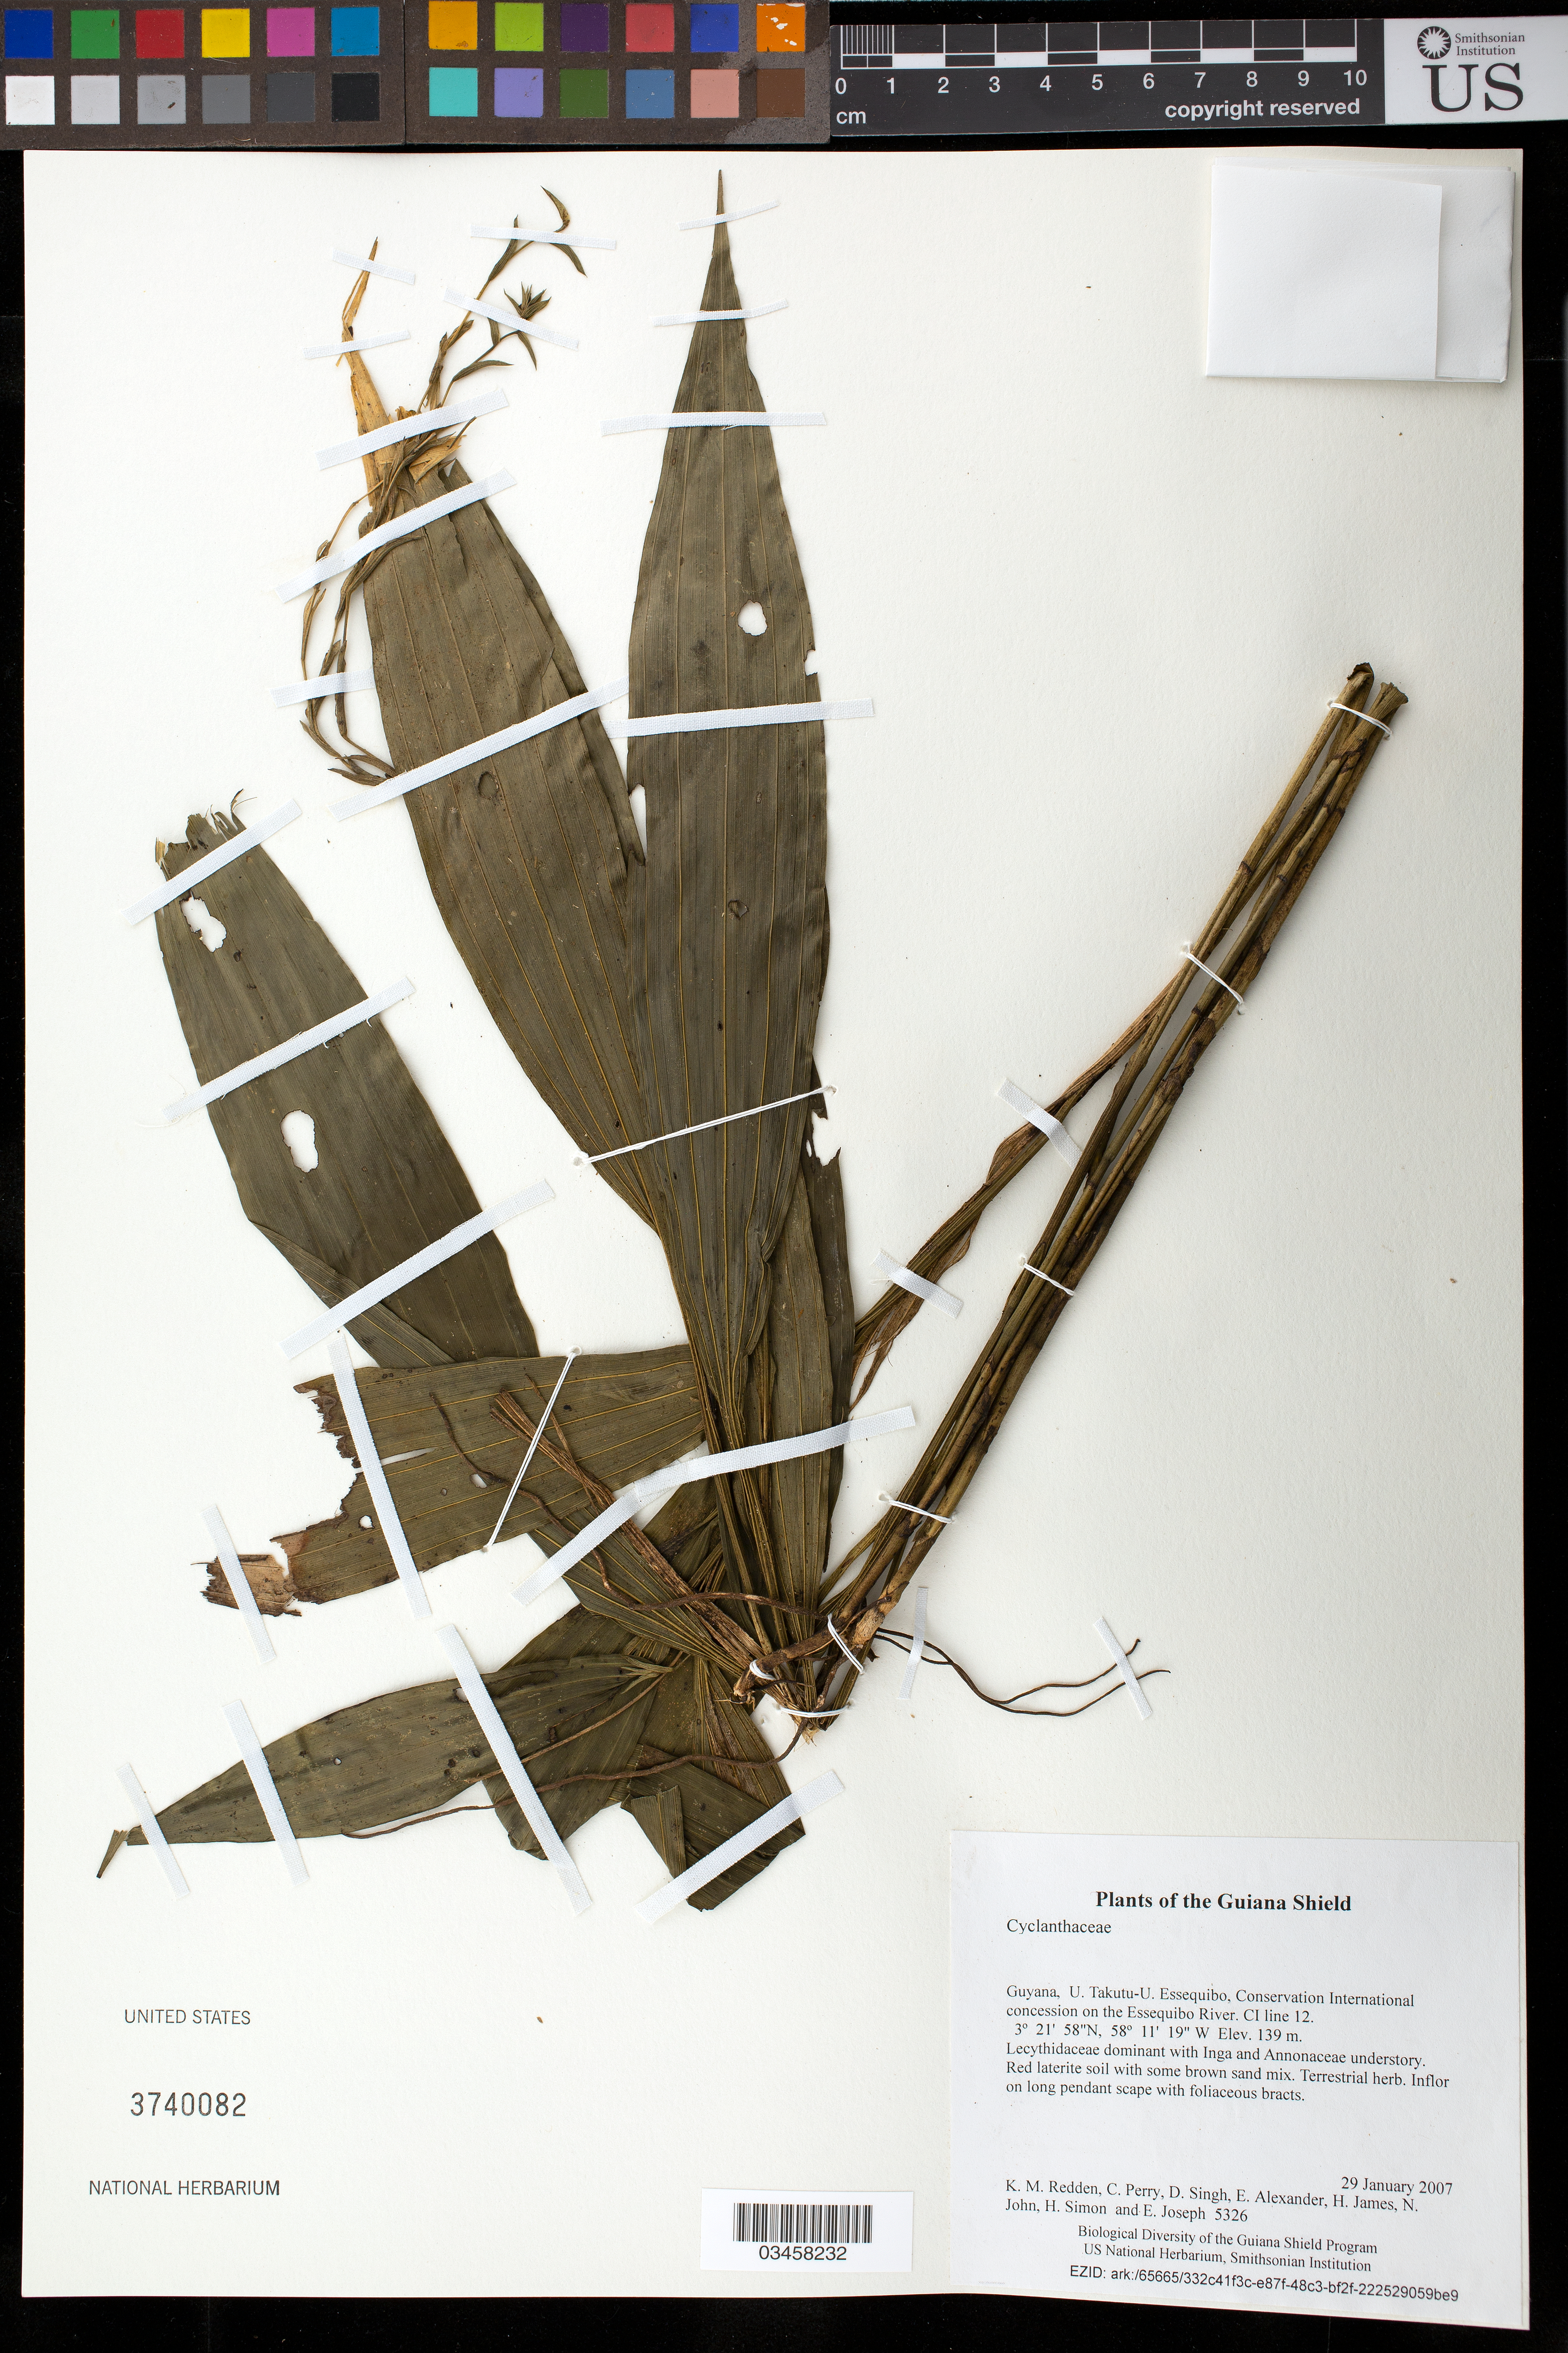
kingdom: Plantae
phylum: Tracheophyta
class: Liliopsida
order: Pandanales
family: Cyclanthaceae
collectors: K. M. Redden, C. Perry, D. Singh, E. Alexander, H. James, N. John, H. Simon & E. Joseph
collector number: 5326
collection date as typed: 29 January 2007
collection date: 2007-01-29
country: Guyana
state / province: U. Takutu-U. Essequibo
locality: Conservation International concession on the Essequibo River. CI line 12.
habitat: Lecythidaceae dominant with Inga and Annonaceae understory. Red laterite soil with some brown sand mix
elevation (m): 139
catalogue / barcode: US 3740082